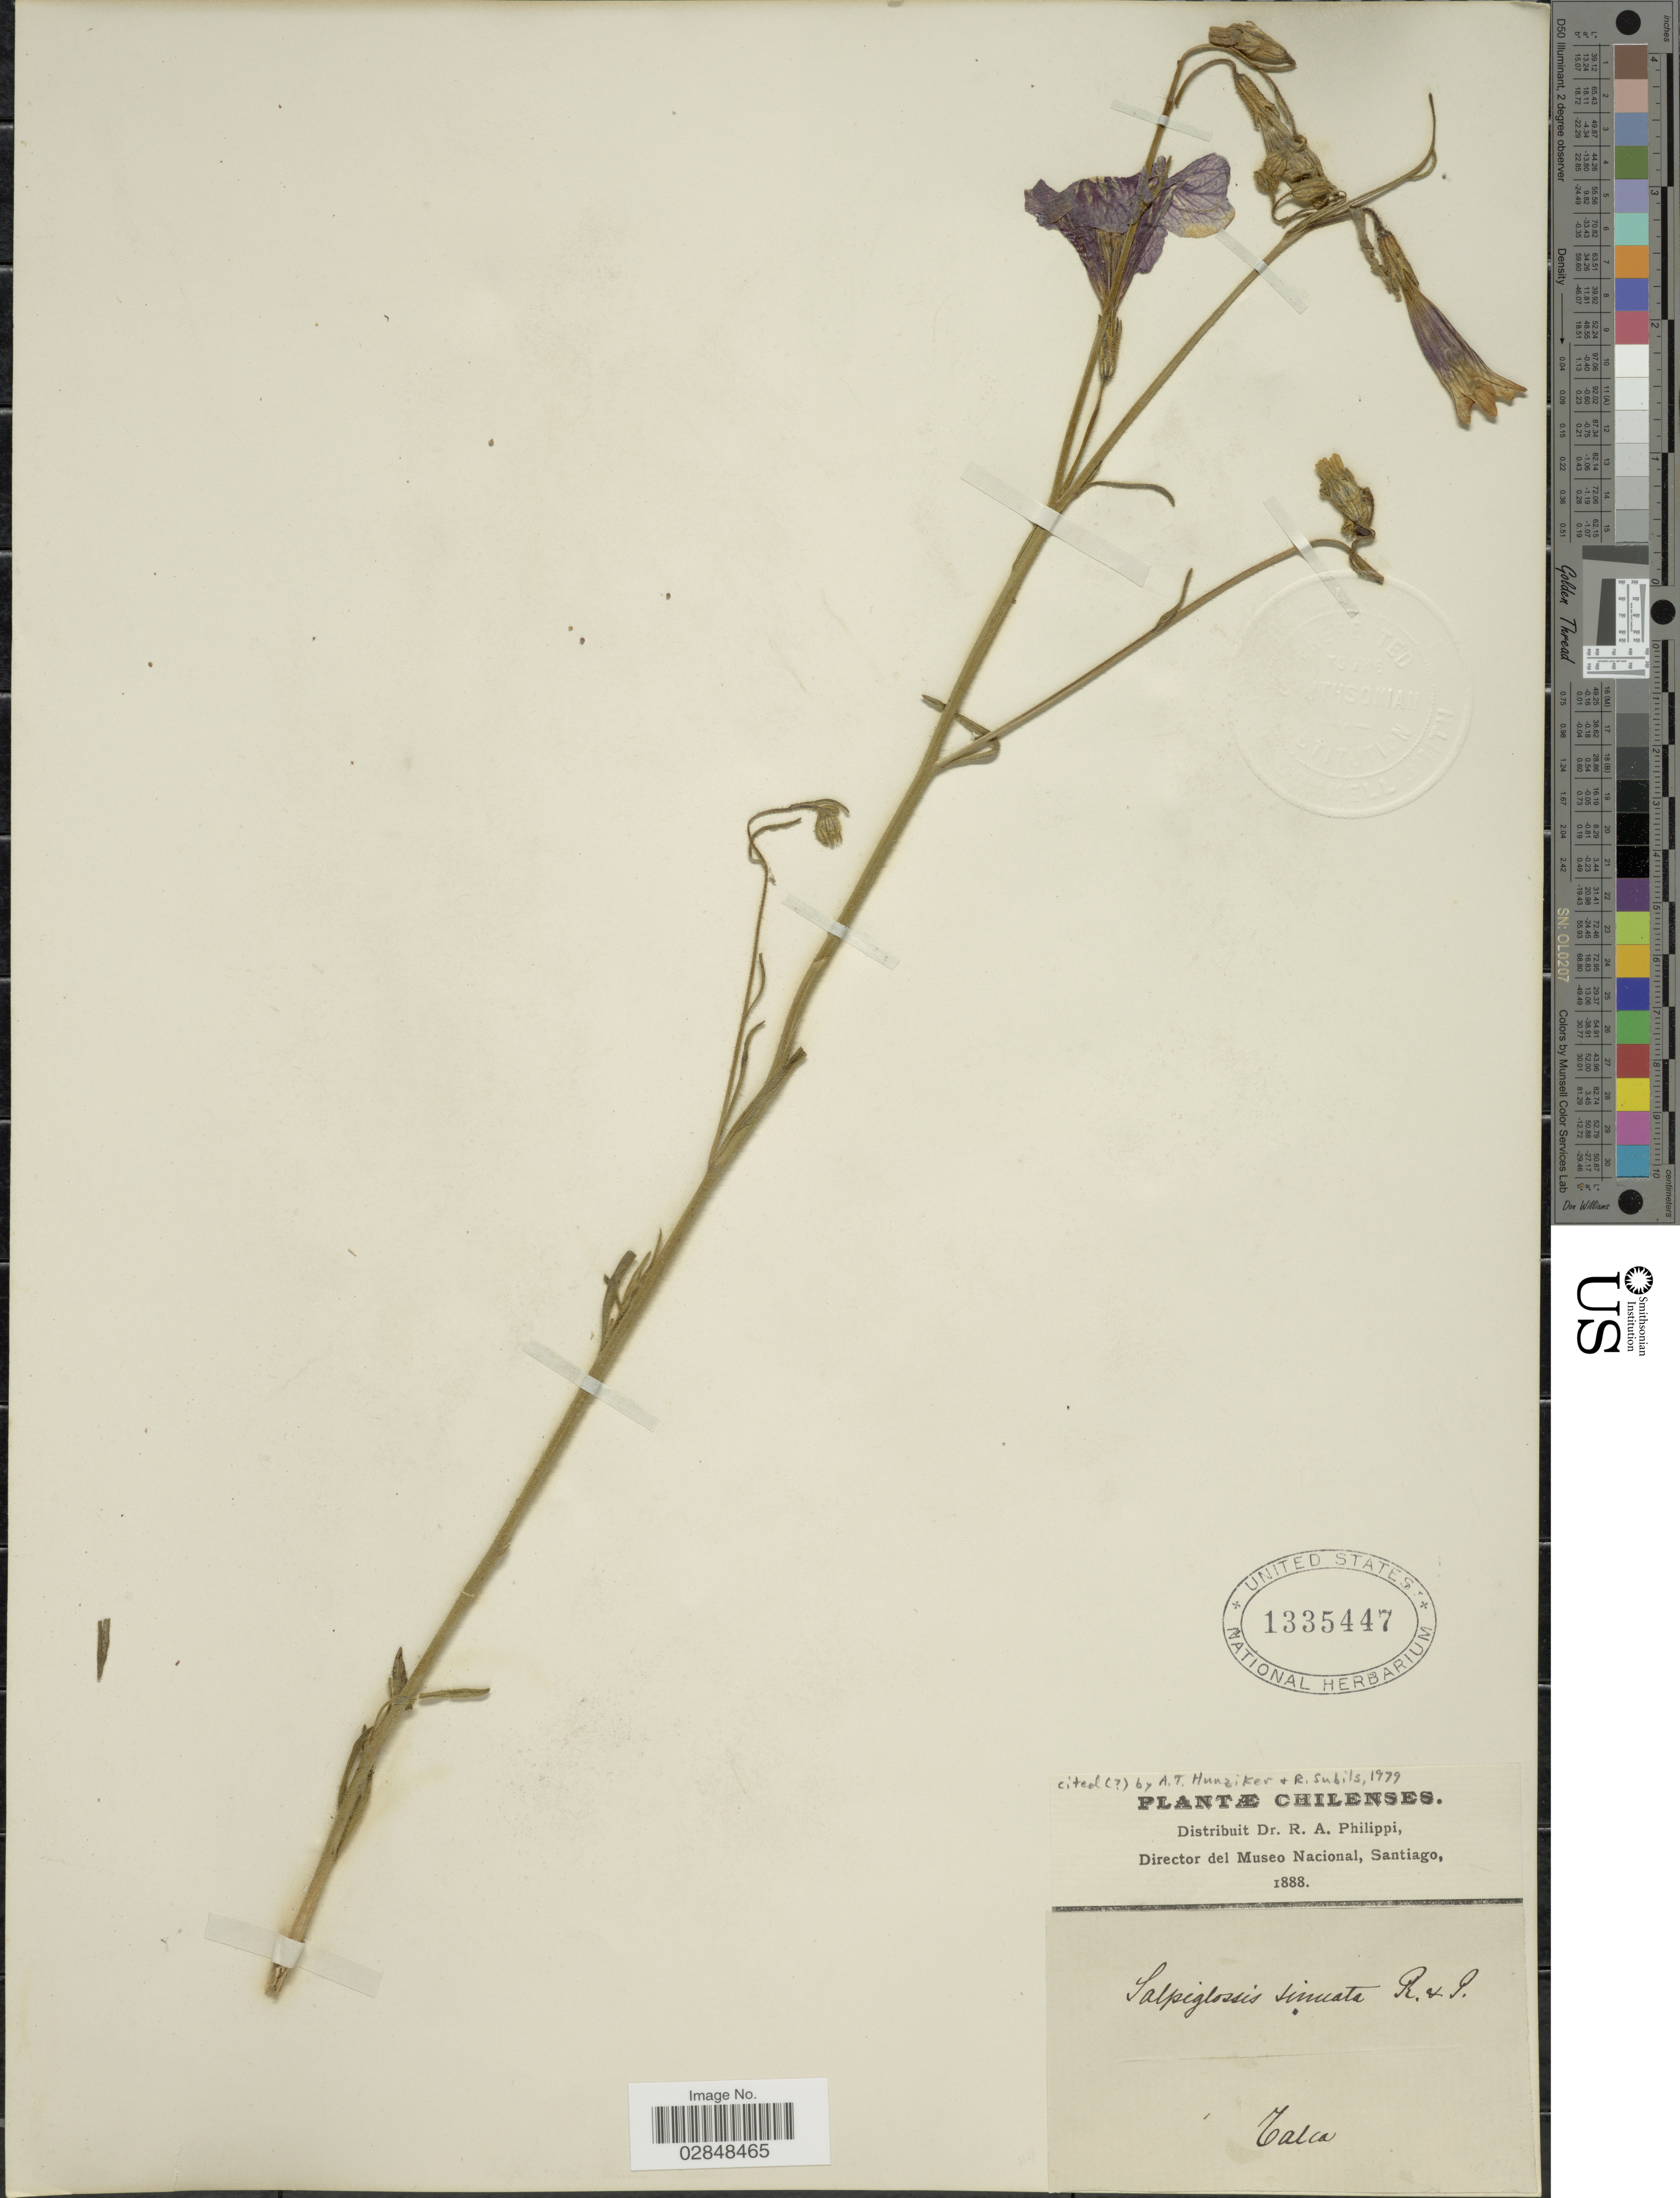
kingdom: Plantae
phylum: Tracheophyta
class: Magnoliopsida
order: Solanales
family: Solanaceae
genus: Salpiglossis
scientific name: Salpiglossis sinuata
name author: Ruiz & Pav.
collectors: R. A. Philippi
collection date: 1888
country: Chile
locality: Talca.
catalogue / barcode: US 1335447